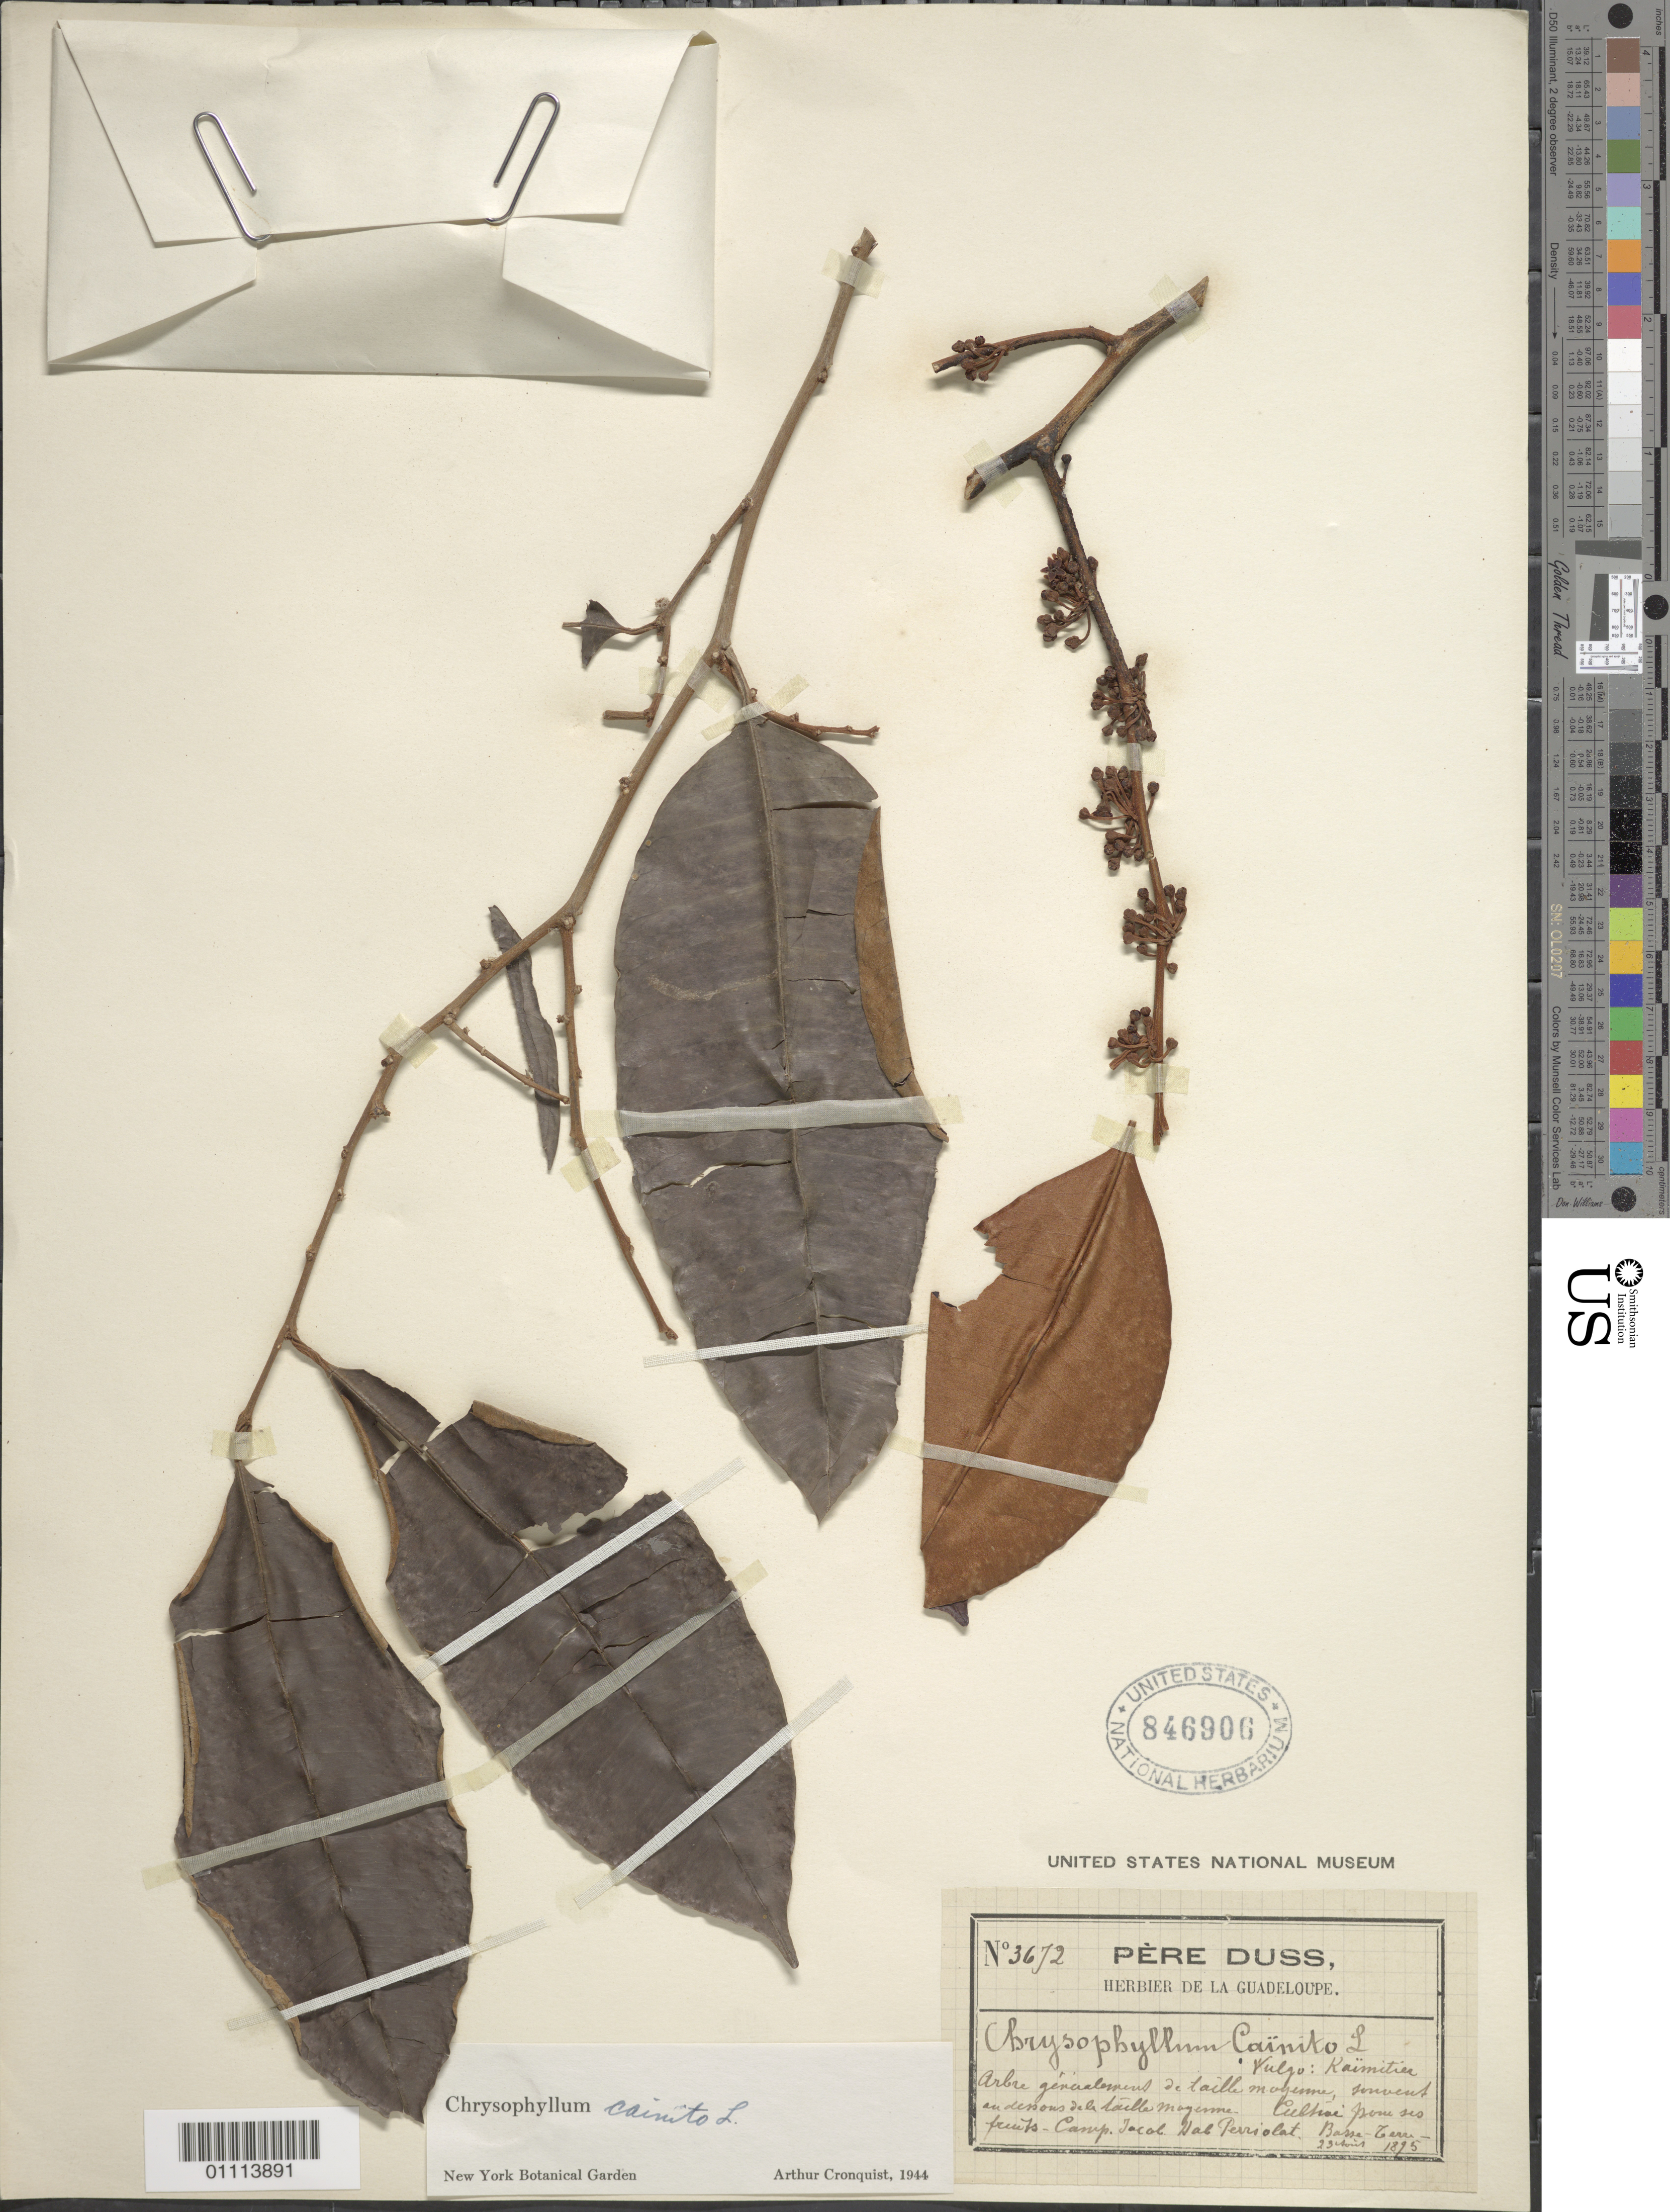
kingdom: Plantae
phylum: Tracheophyta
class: Magnoliopsida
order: Ericales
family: Sapotaceae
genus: Chrysophyllum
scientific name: Chrysophyllum cainito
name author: L.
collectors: Père Duss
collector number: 3672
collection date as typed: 22 Apr 1895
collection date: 1895-04-22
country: Guadeloupe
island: Basse Terre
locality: Camp Jacob, Hal Perriolat, Basse Terre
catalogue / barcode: US 846906